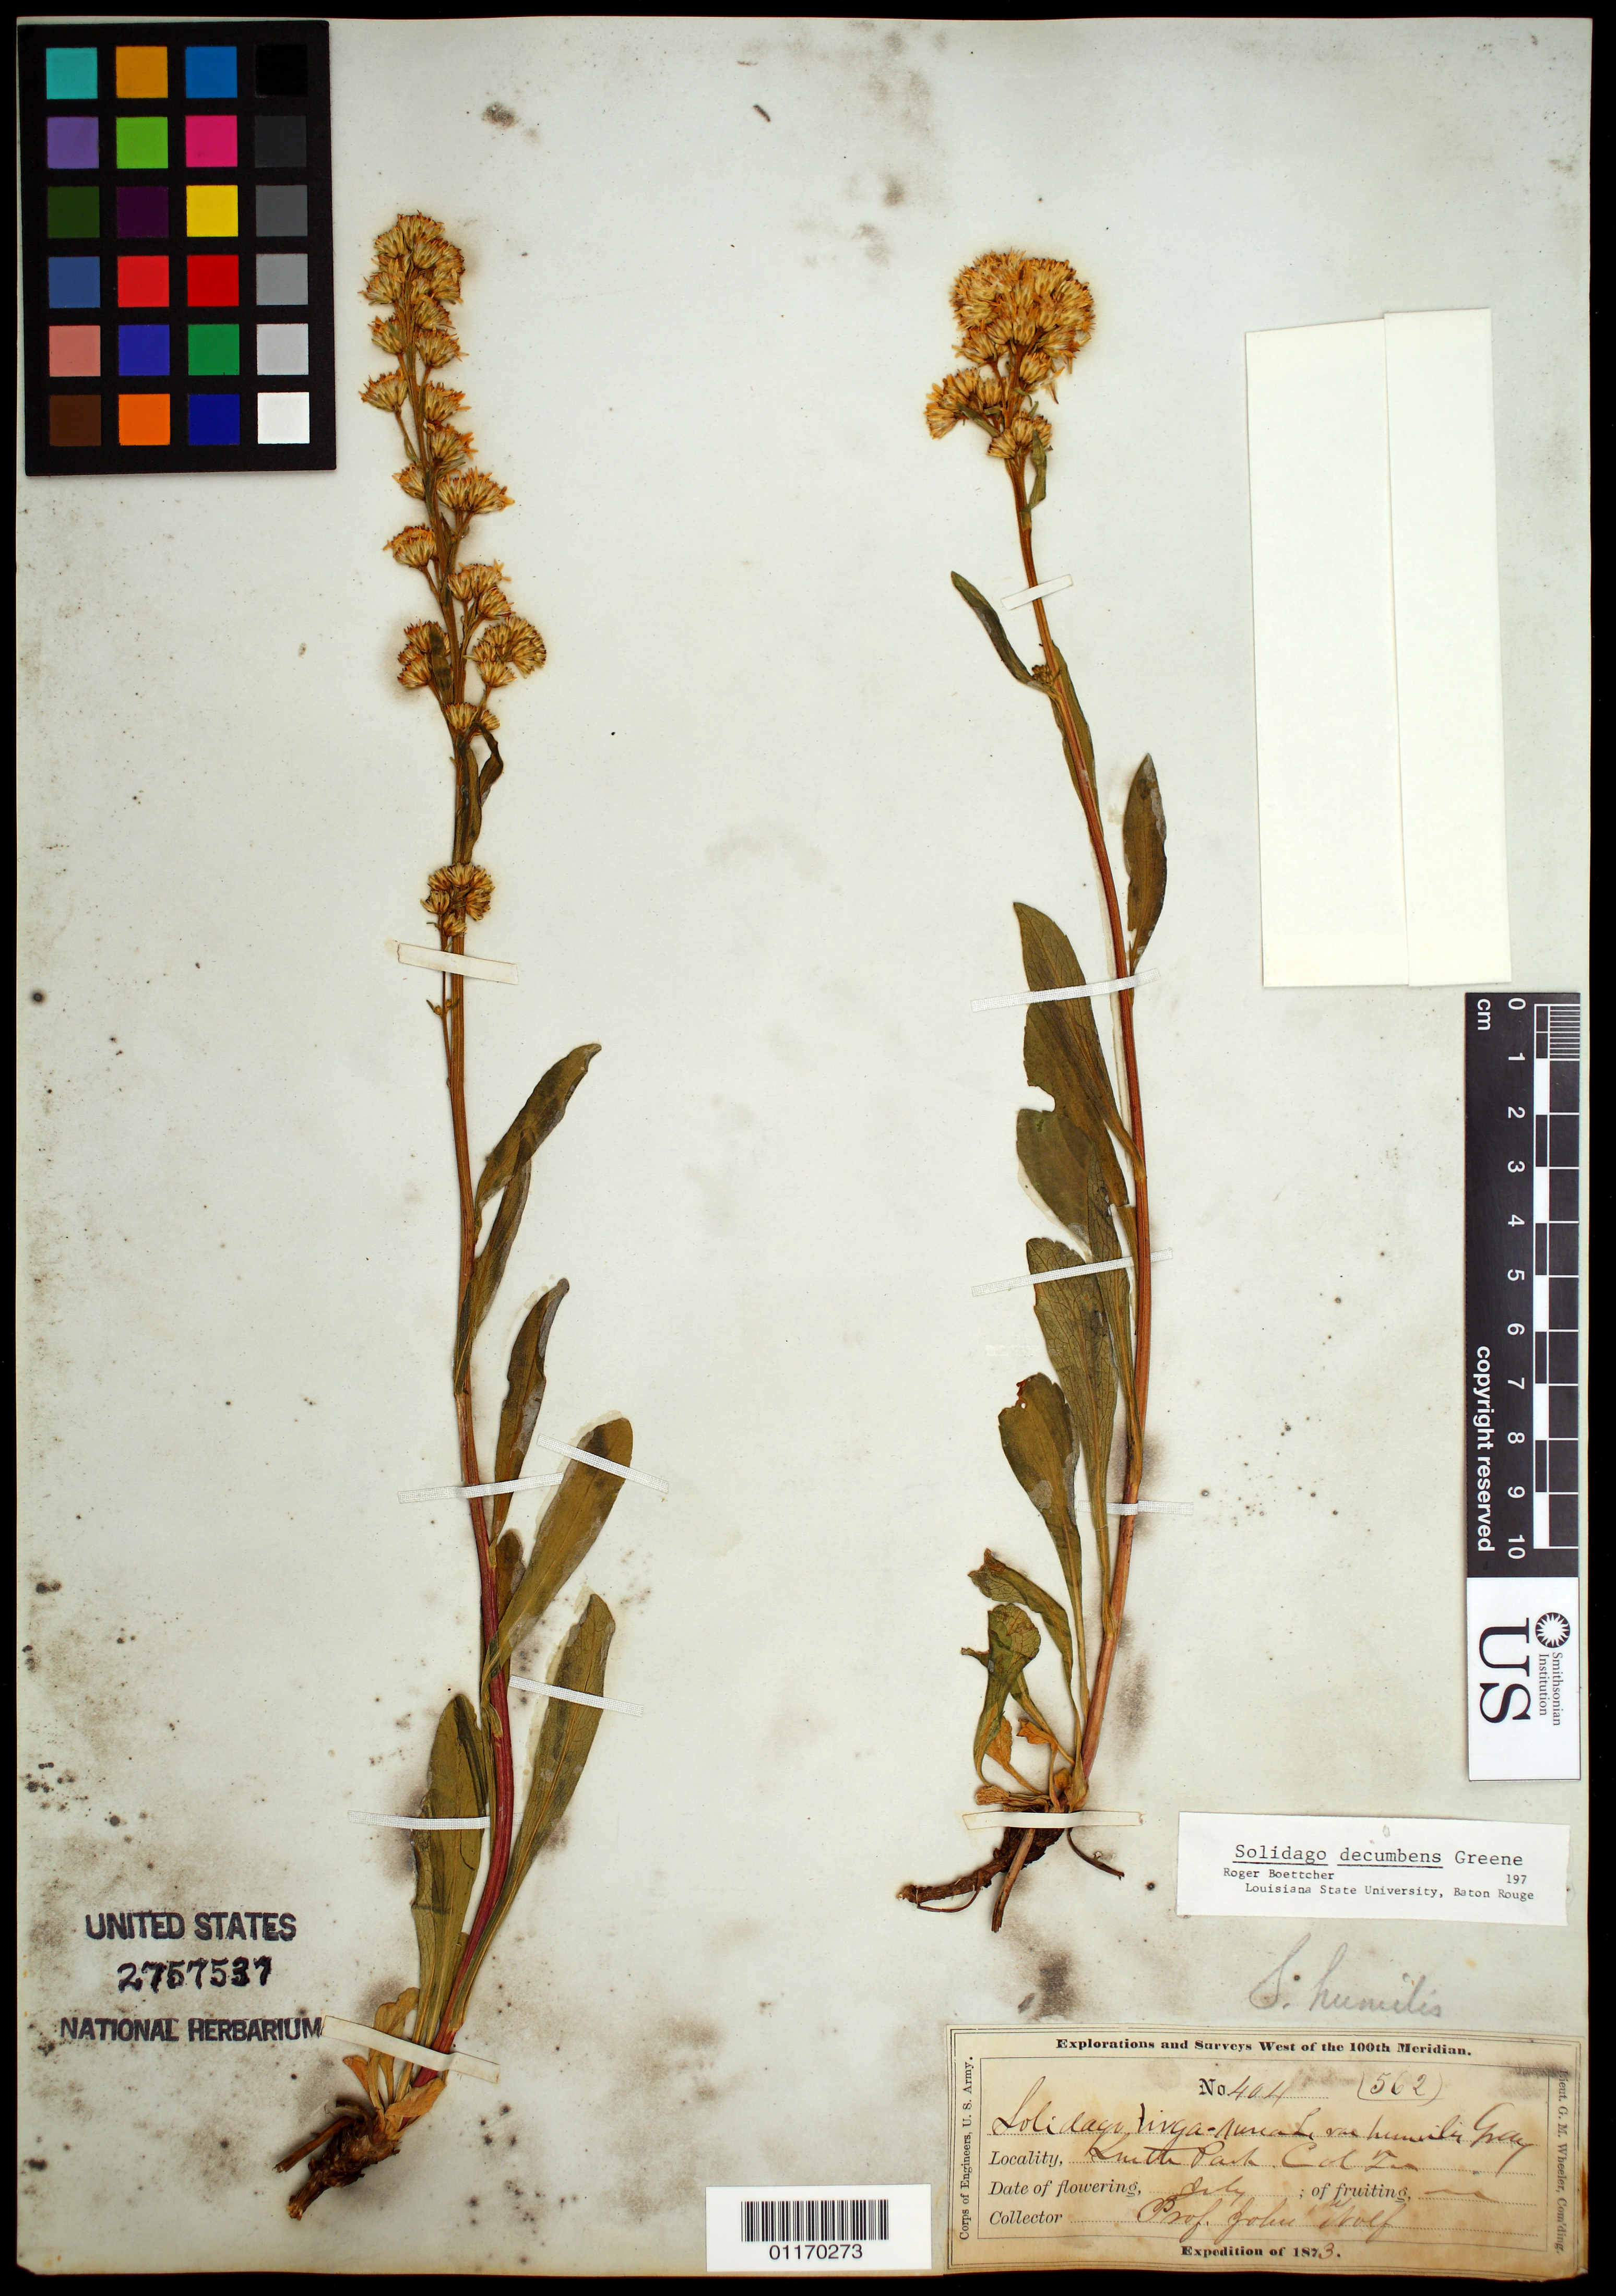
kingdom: Plantae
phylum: Tracheophyta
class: Magnoliopsida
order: Asterales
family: Asteraceae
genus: Solidago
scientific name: Solidago decumbens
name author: Greene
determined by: Boettcher, R.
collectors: J. Wolf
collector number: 404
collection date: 1873-07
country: United States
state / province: Colorado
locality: Smith Park, Col Ter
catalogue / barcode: US 2757537